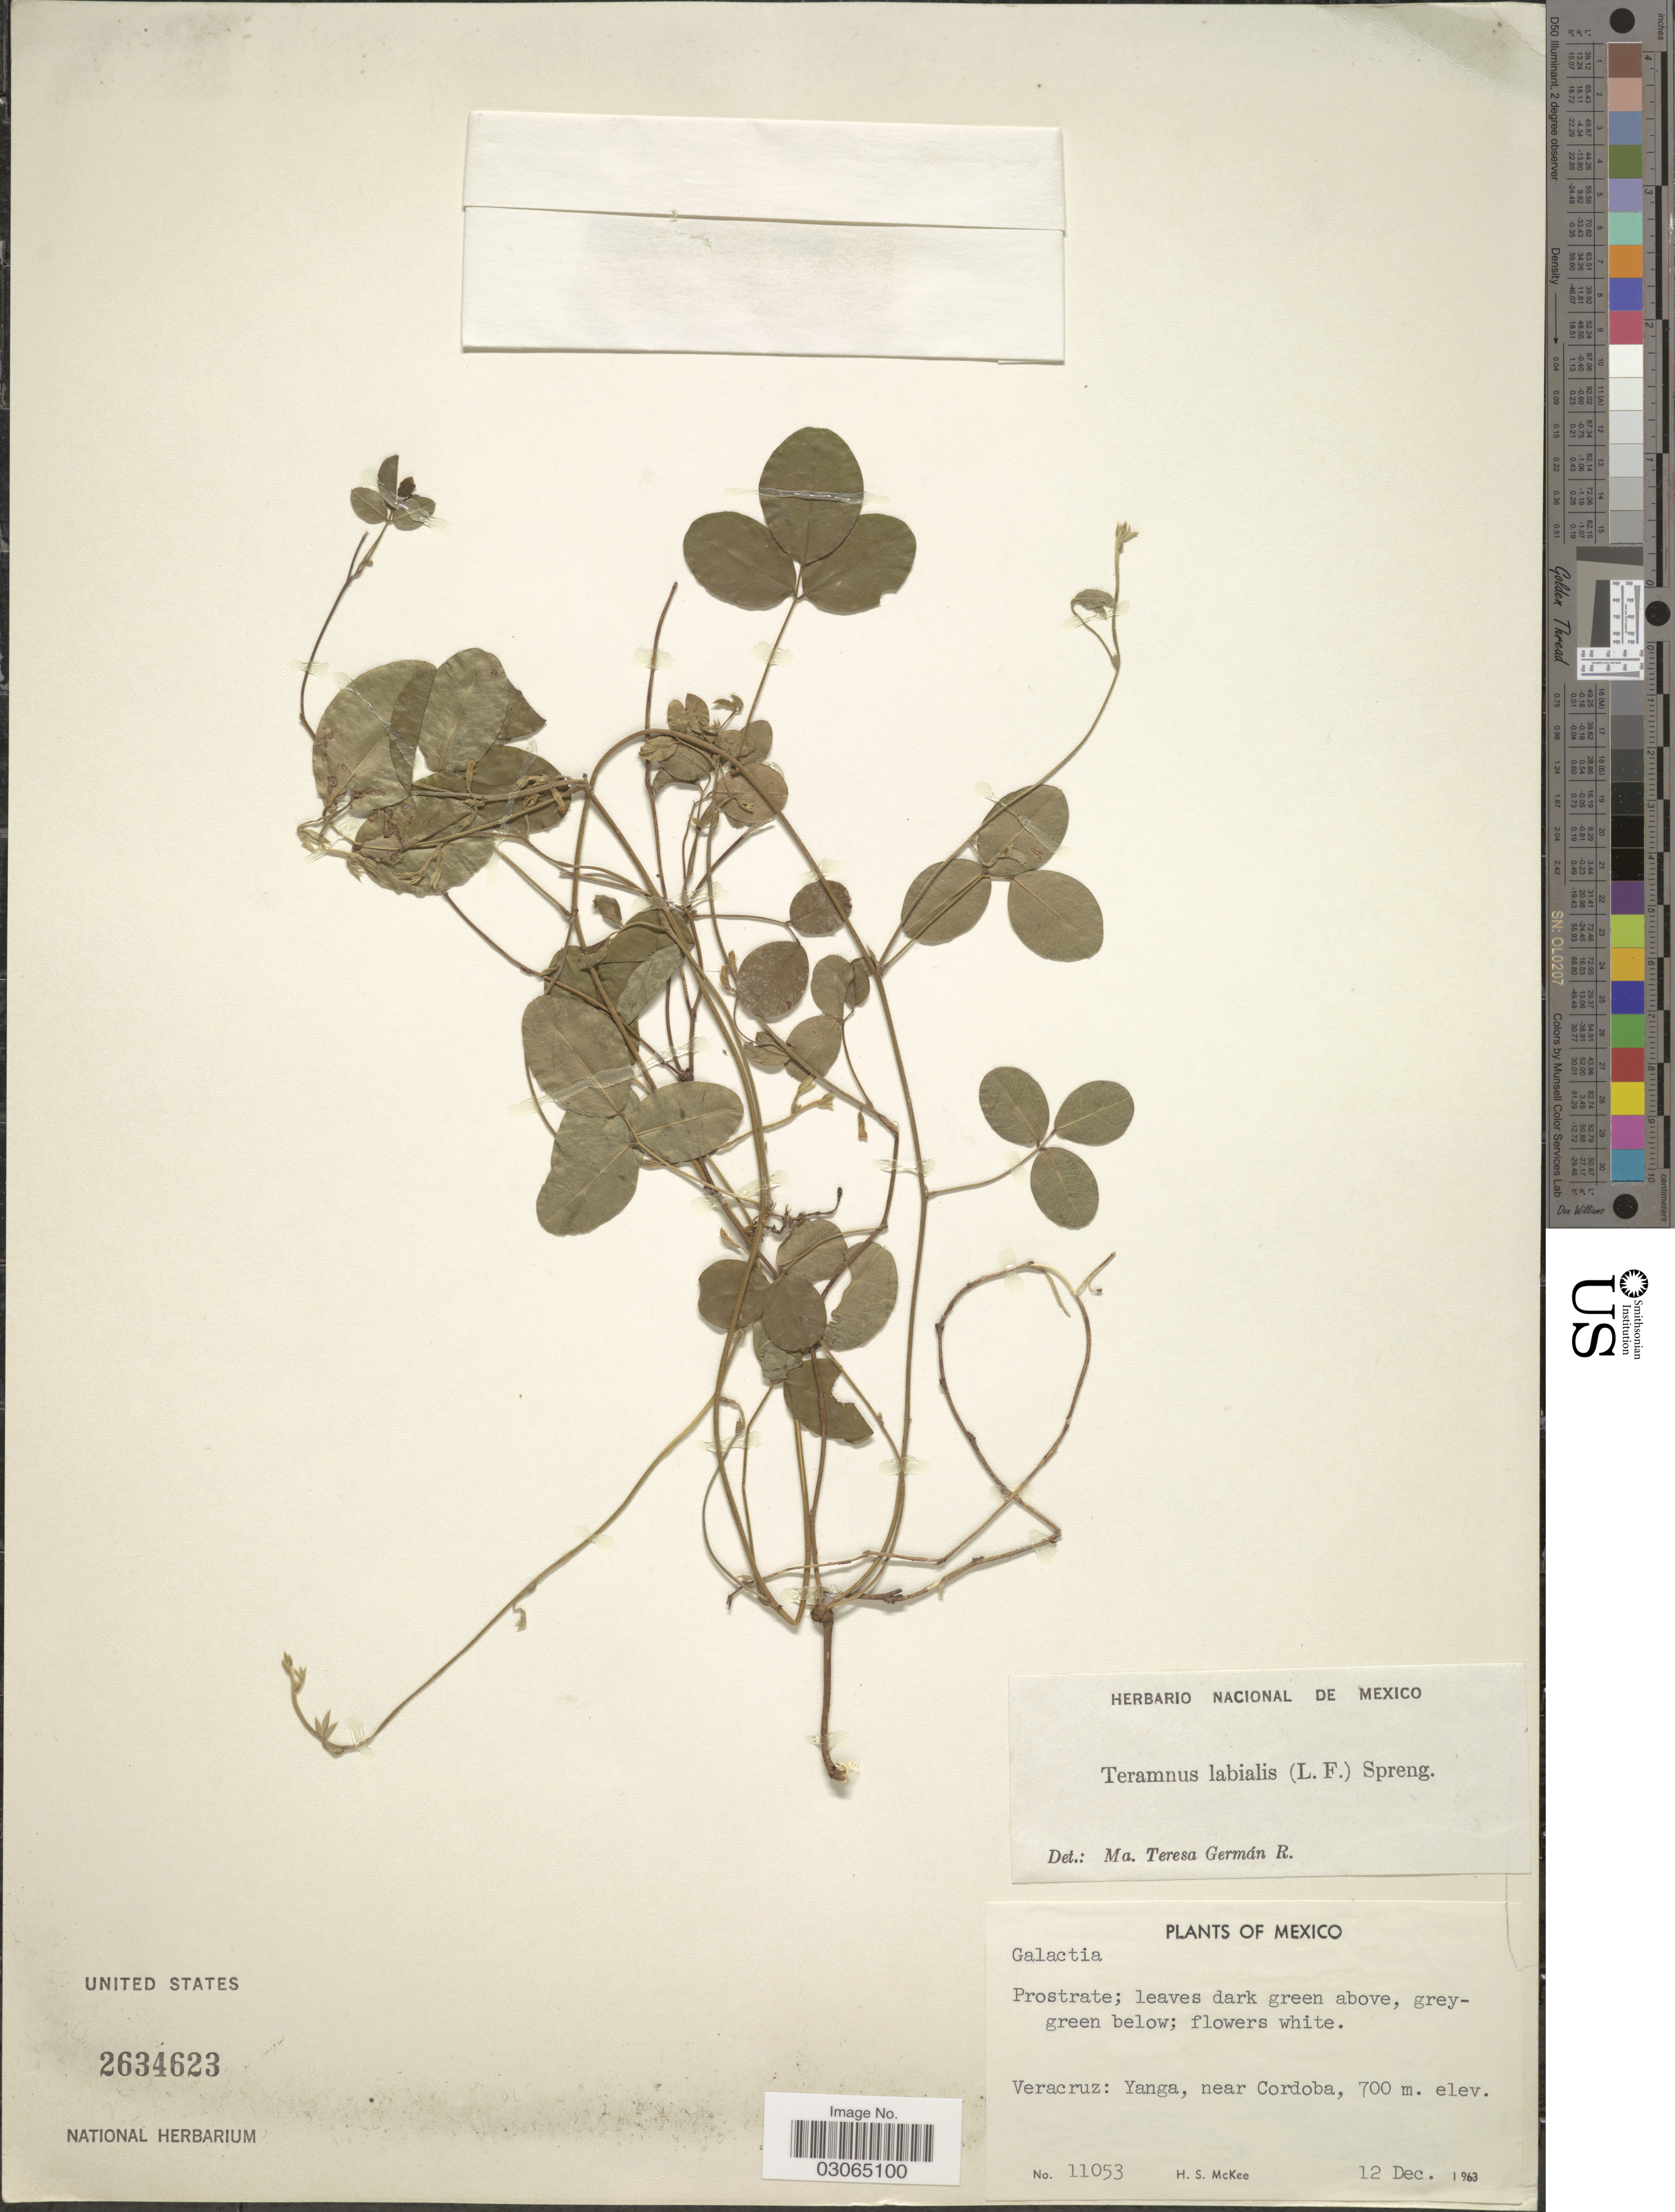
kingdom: Plantae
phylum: Tracheophyta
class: Magnoliopsida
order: Fabales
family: Fabaceae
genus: Teramnus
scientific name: Teramnus labialis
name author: (L. f.) Spreng.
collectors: H. S. McKee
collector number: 11053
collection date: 1963-12-12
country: Mexico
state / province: Veracruz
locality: Veracruz: Yanga, near Cordoba.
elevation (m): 700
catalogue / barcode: US 2634623